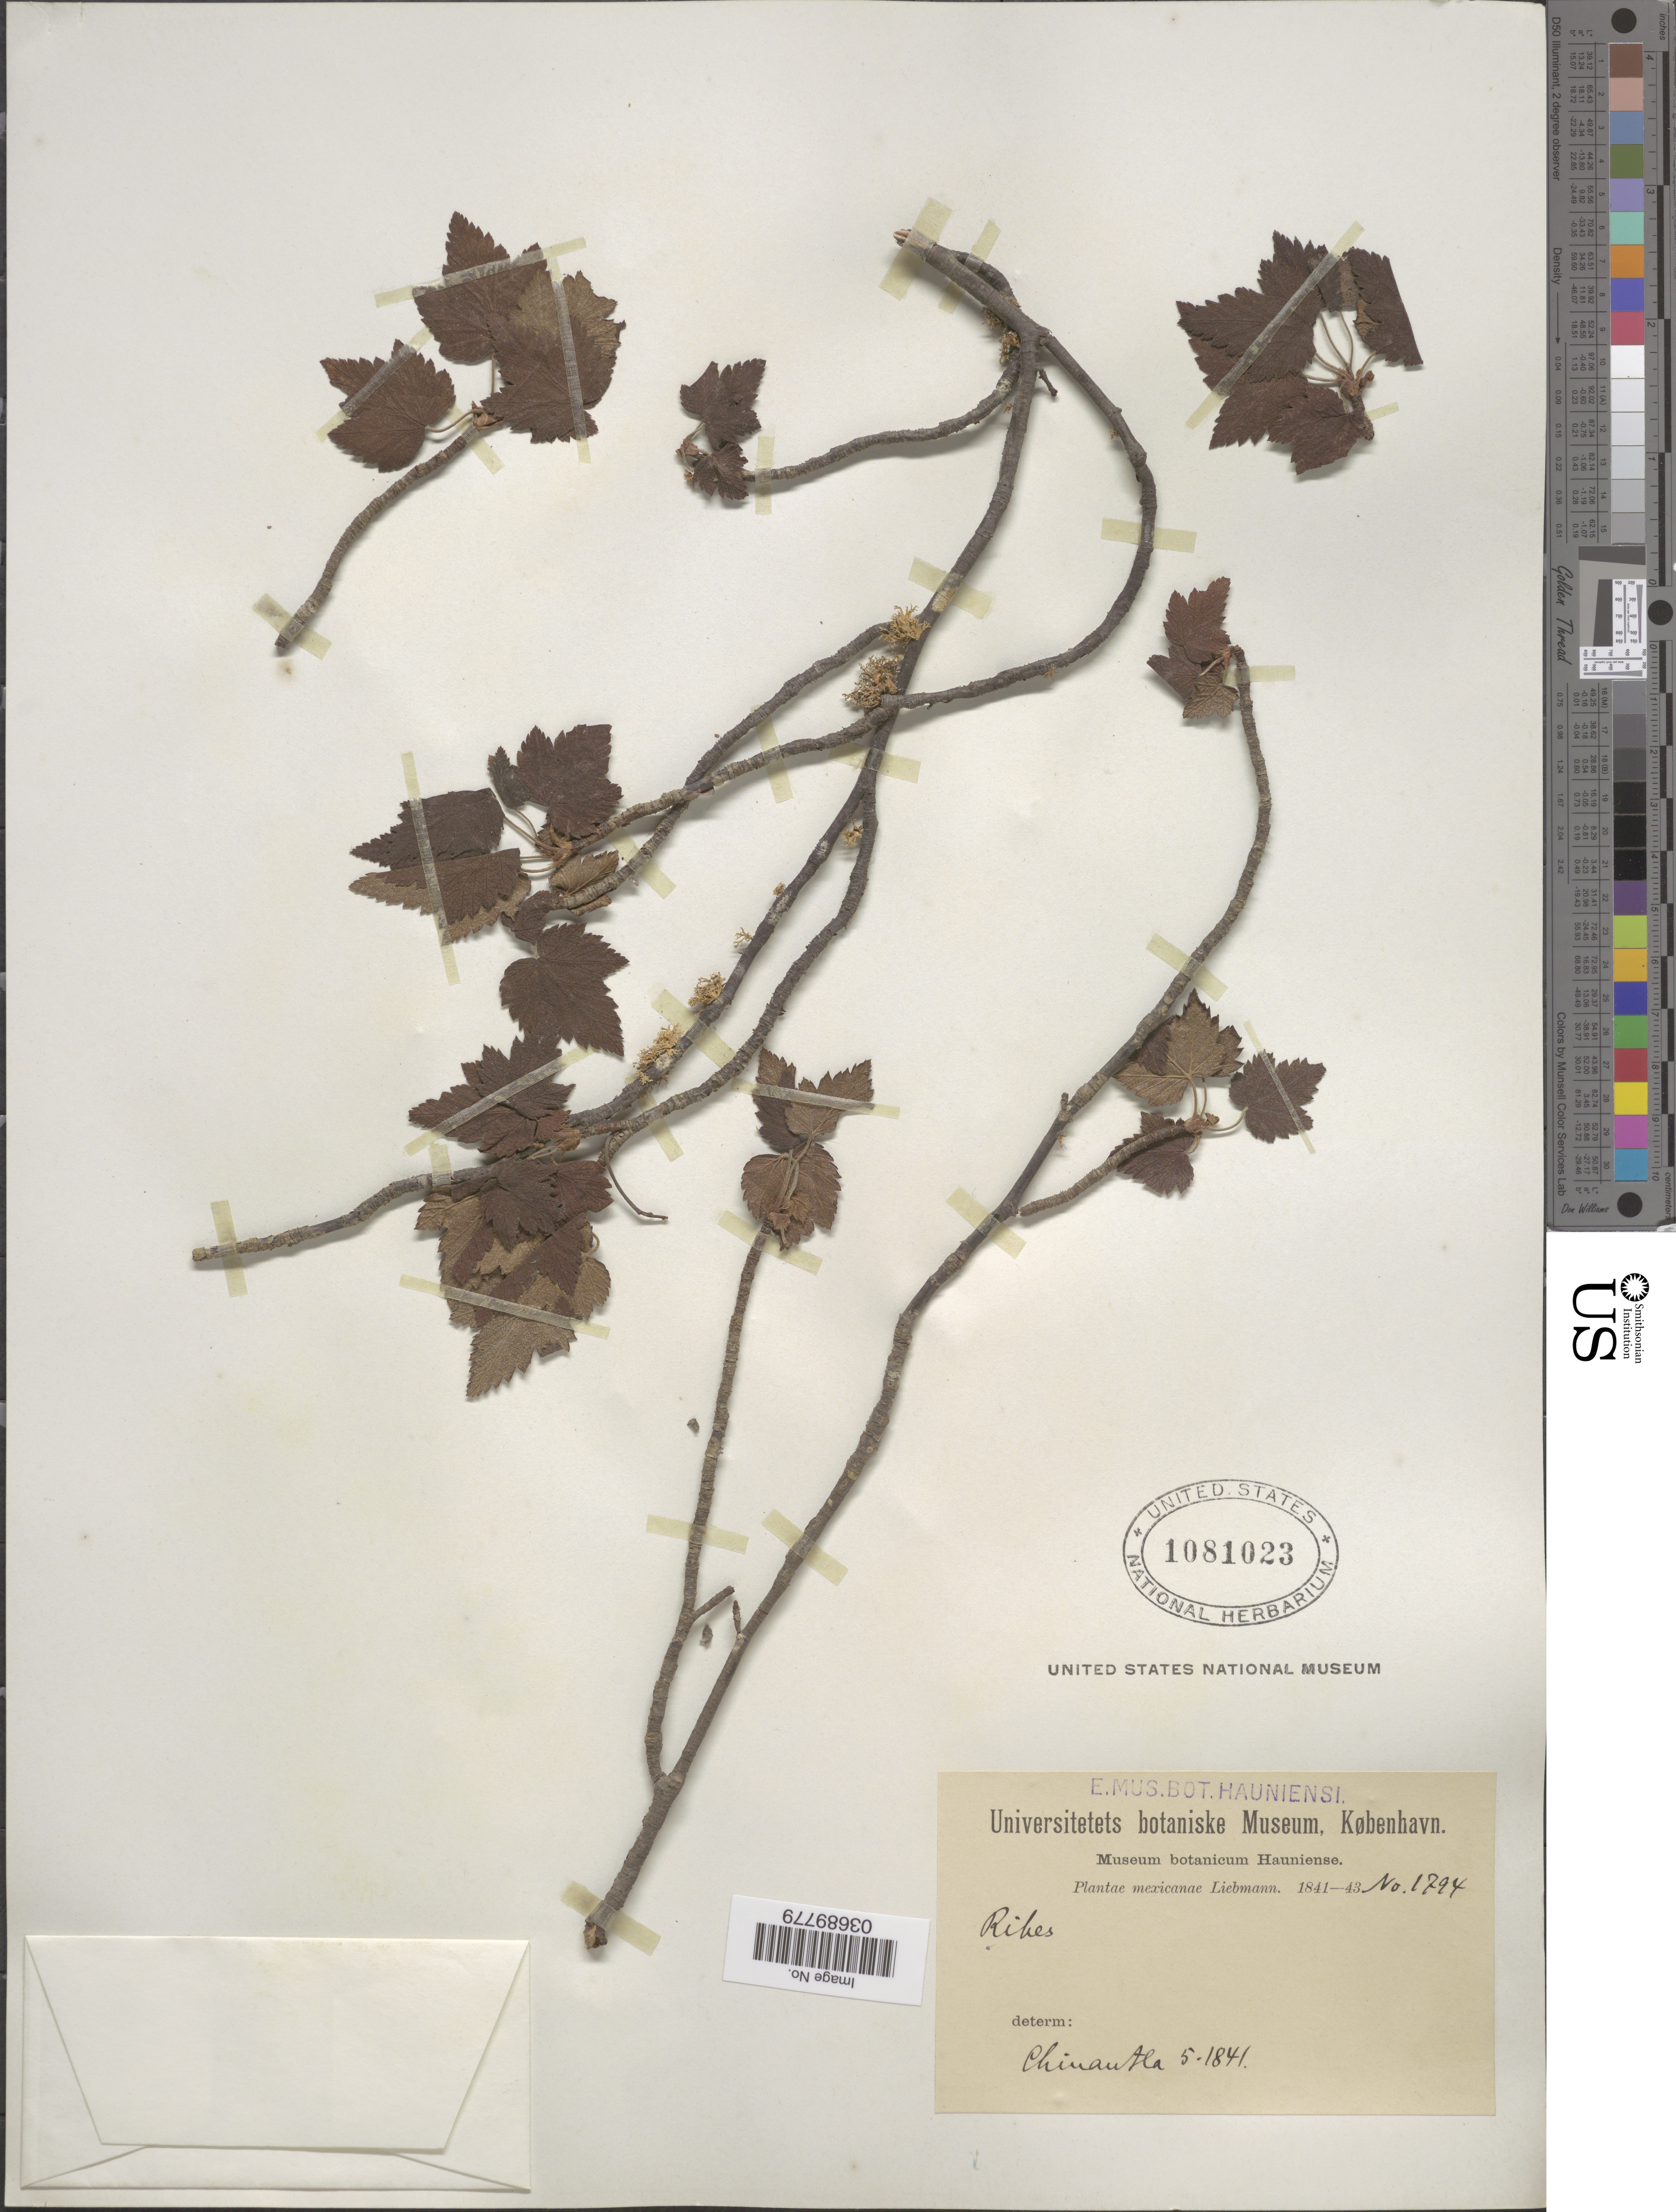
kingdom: Plantae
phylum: Tracheophyta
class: Magnoliopsida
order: Saxifragales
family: Grossulariaceae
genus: Ribes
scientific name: Ribes sp.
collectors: Liebmann, --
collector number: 1794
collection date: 1841-05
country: Mexico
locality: Chinantla.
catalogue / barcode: US 1081023